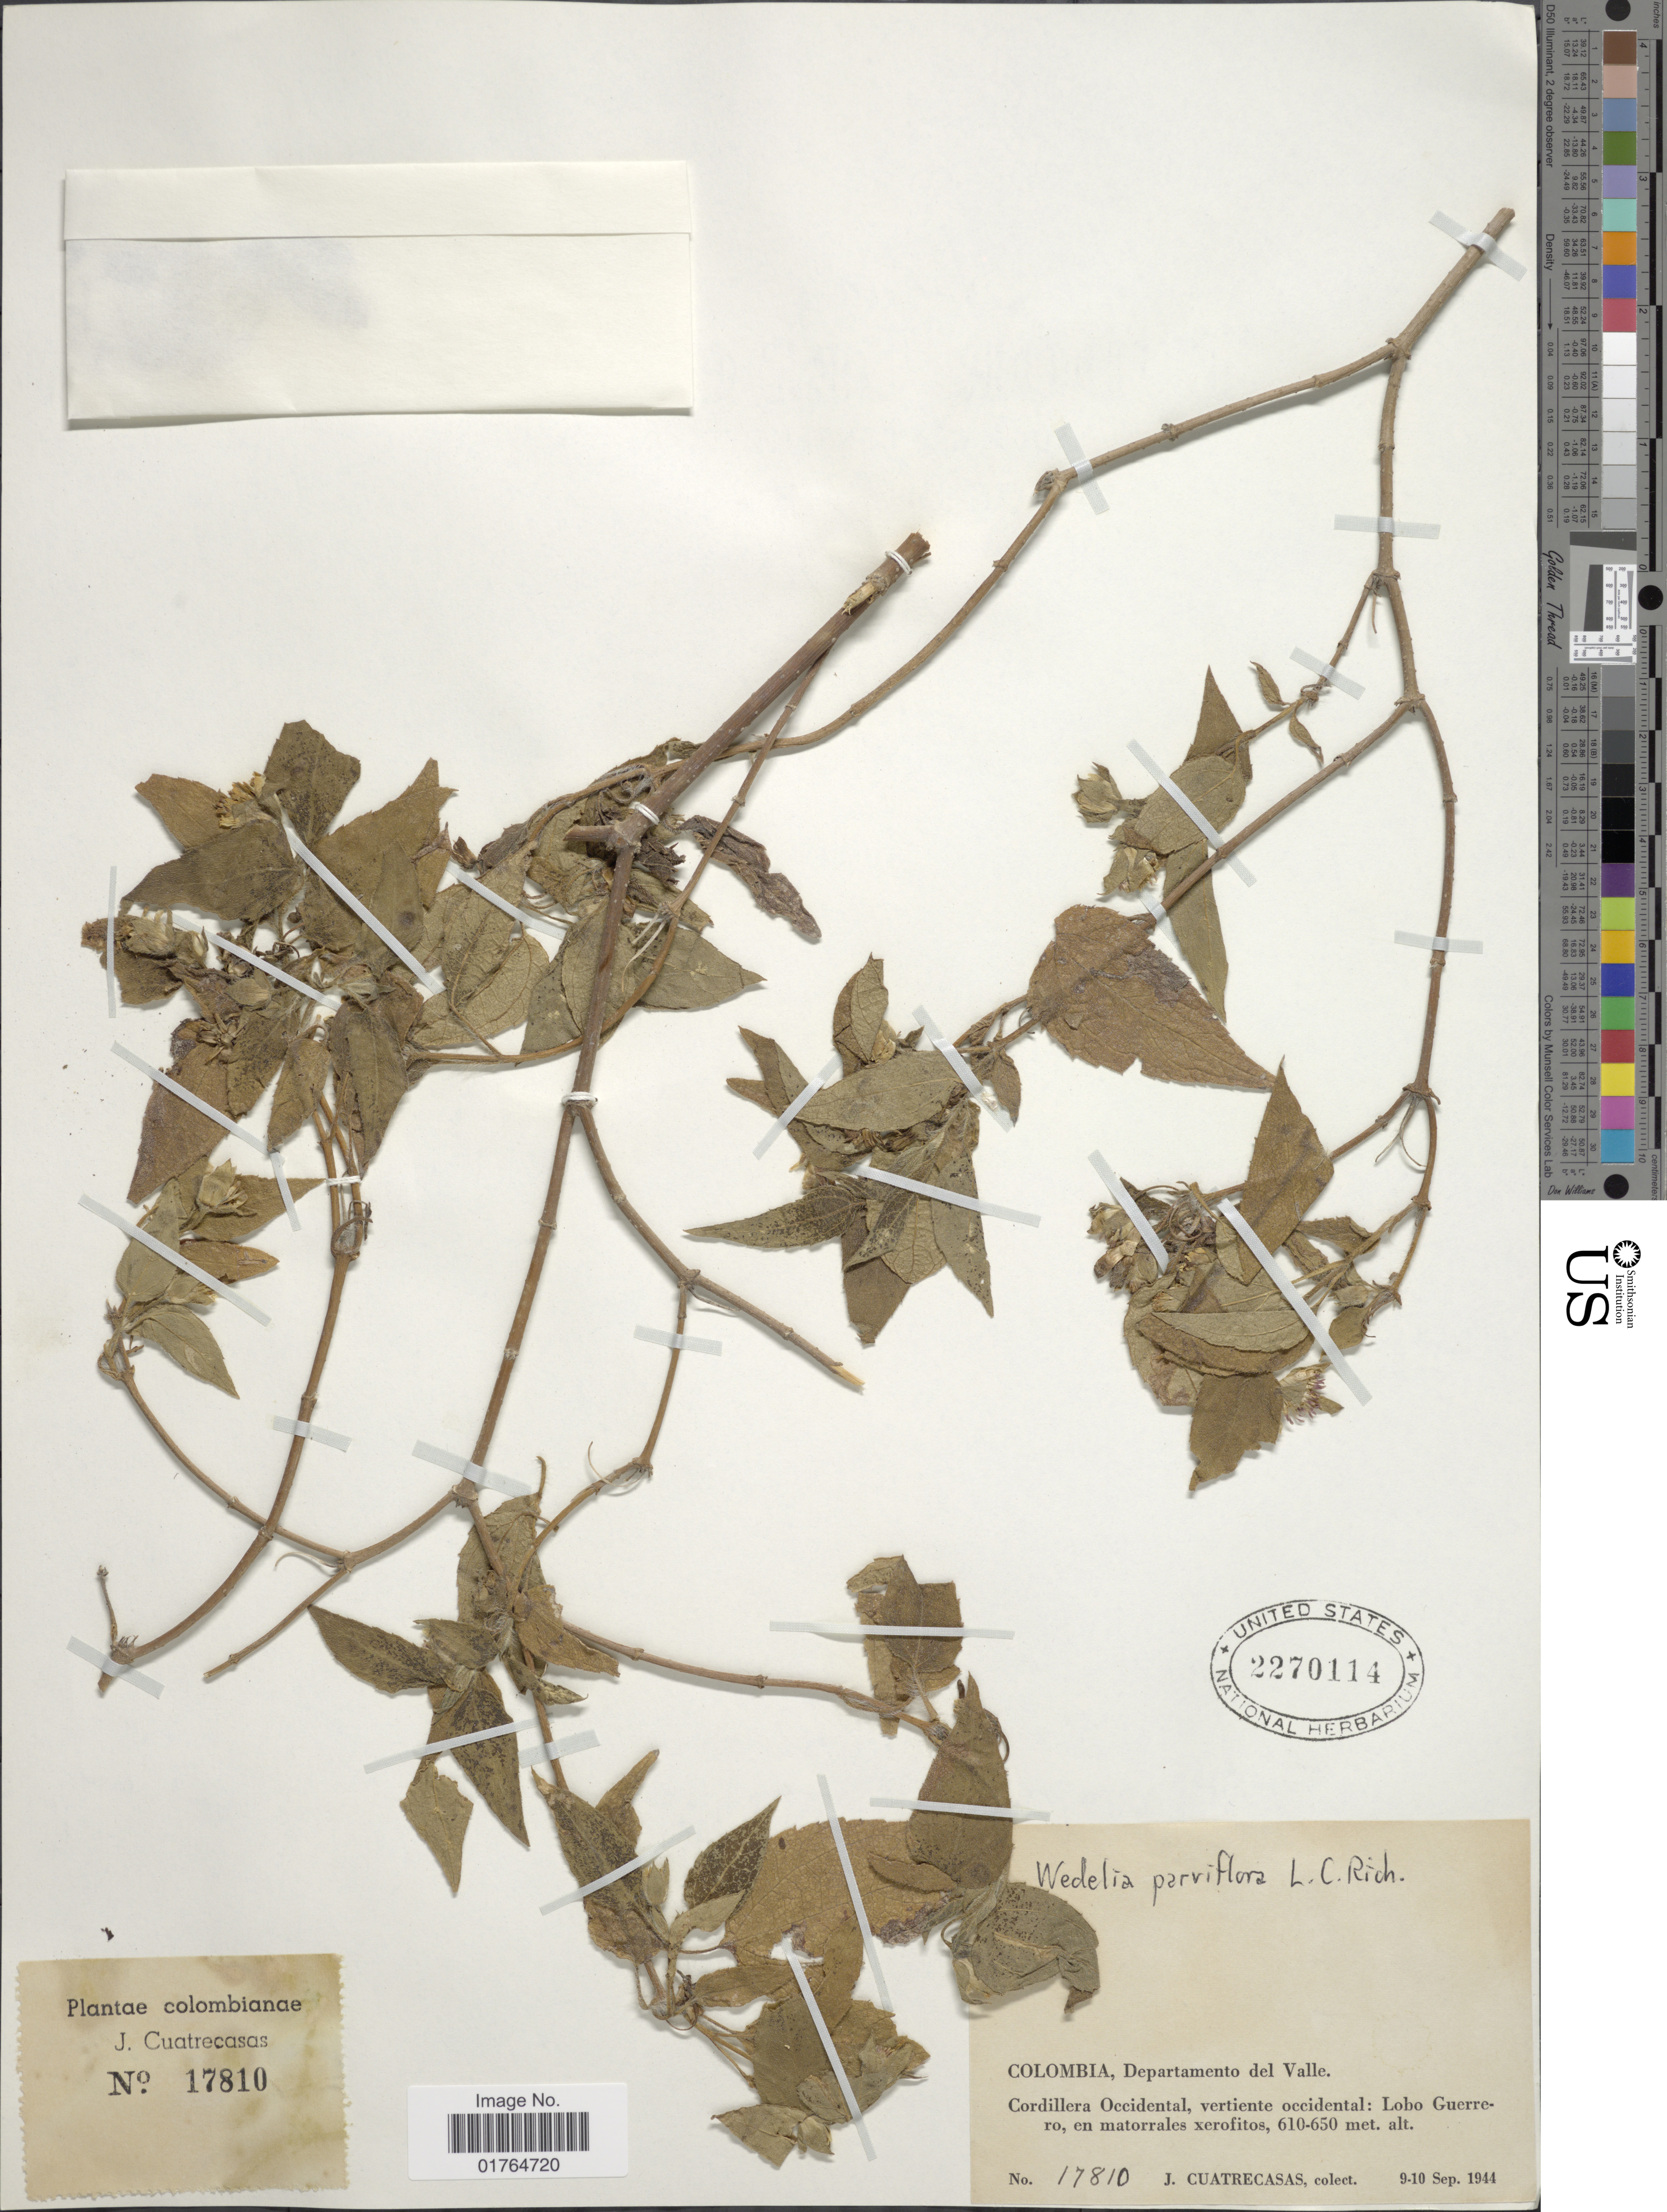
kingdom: Plantae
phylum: Tracheophyta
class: Magnoliopsida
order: Asterales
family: Asteraceae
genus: Wedelia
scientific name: Wedelia parviflora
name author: Rich.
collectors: J. Cuatrecasas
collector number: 17810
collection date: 1944-09-09/1944-09-10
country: Colombia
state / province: Valle del Cauca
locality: Departamento del Valle, Cordillera Occidental, vertiente occidental, Lobo Guerrero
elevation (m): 610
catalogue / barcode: US 2270114